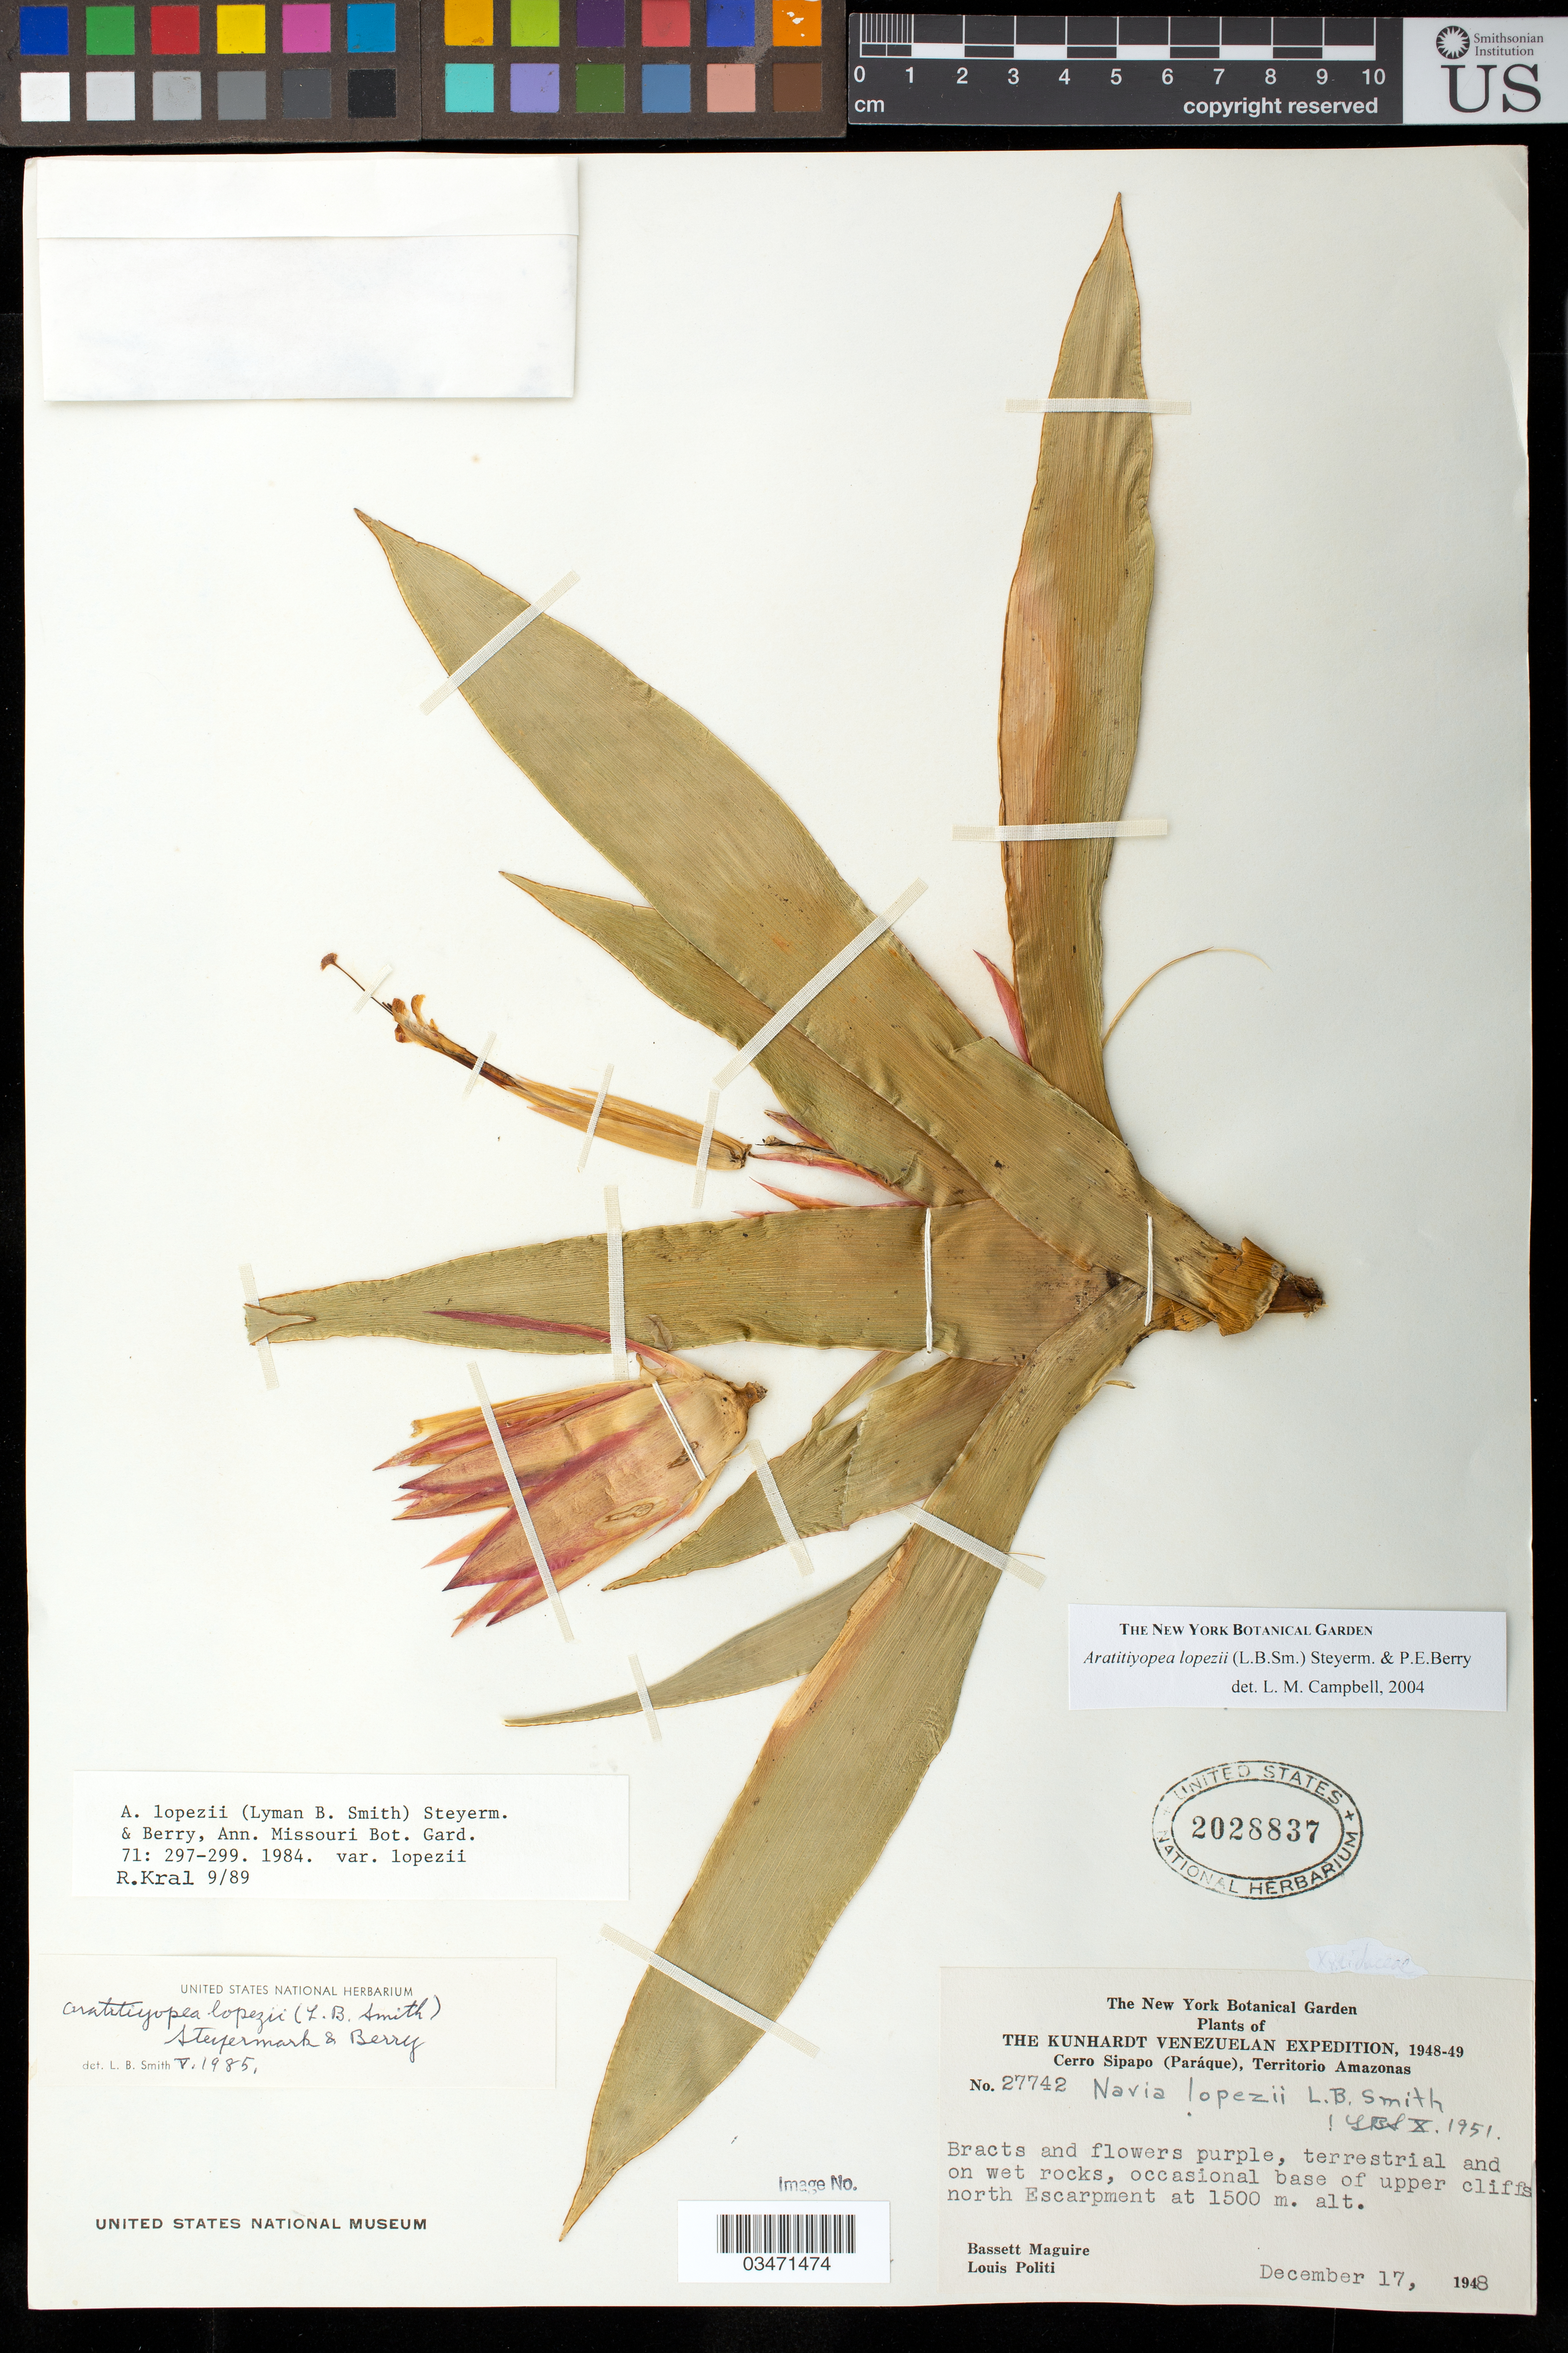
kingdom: Plantae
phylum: Tracheophyta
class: Liliopsida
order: Poales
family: Xyridaceae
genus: Aratitiyopea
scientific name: Aratitiyopea lopezii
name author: (L.B. Sm.) Steyerm. & P.E. Berry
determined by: Campbell, L. M.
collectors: B. Maguire & L. Politi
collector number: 27742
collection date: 1948-12-17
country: Venezuela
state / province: Amazonas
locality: Cerro Sipapo (Paraque).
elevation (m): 1500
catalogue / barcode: US 2028837